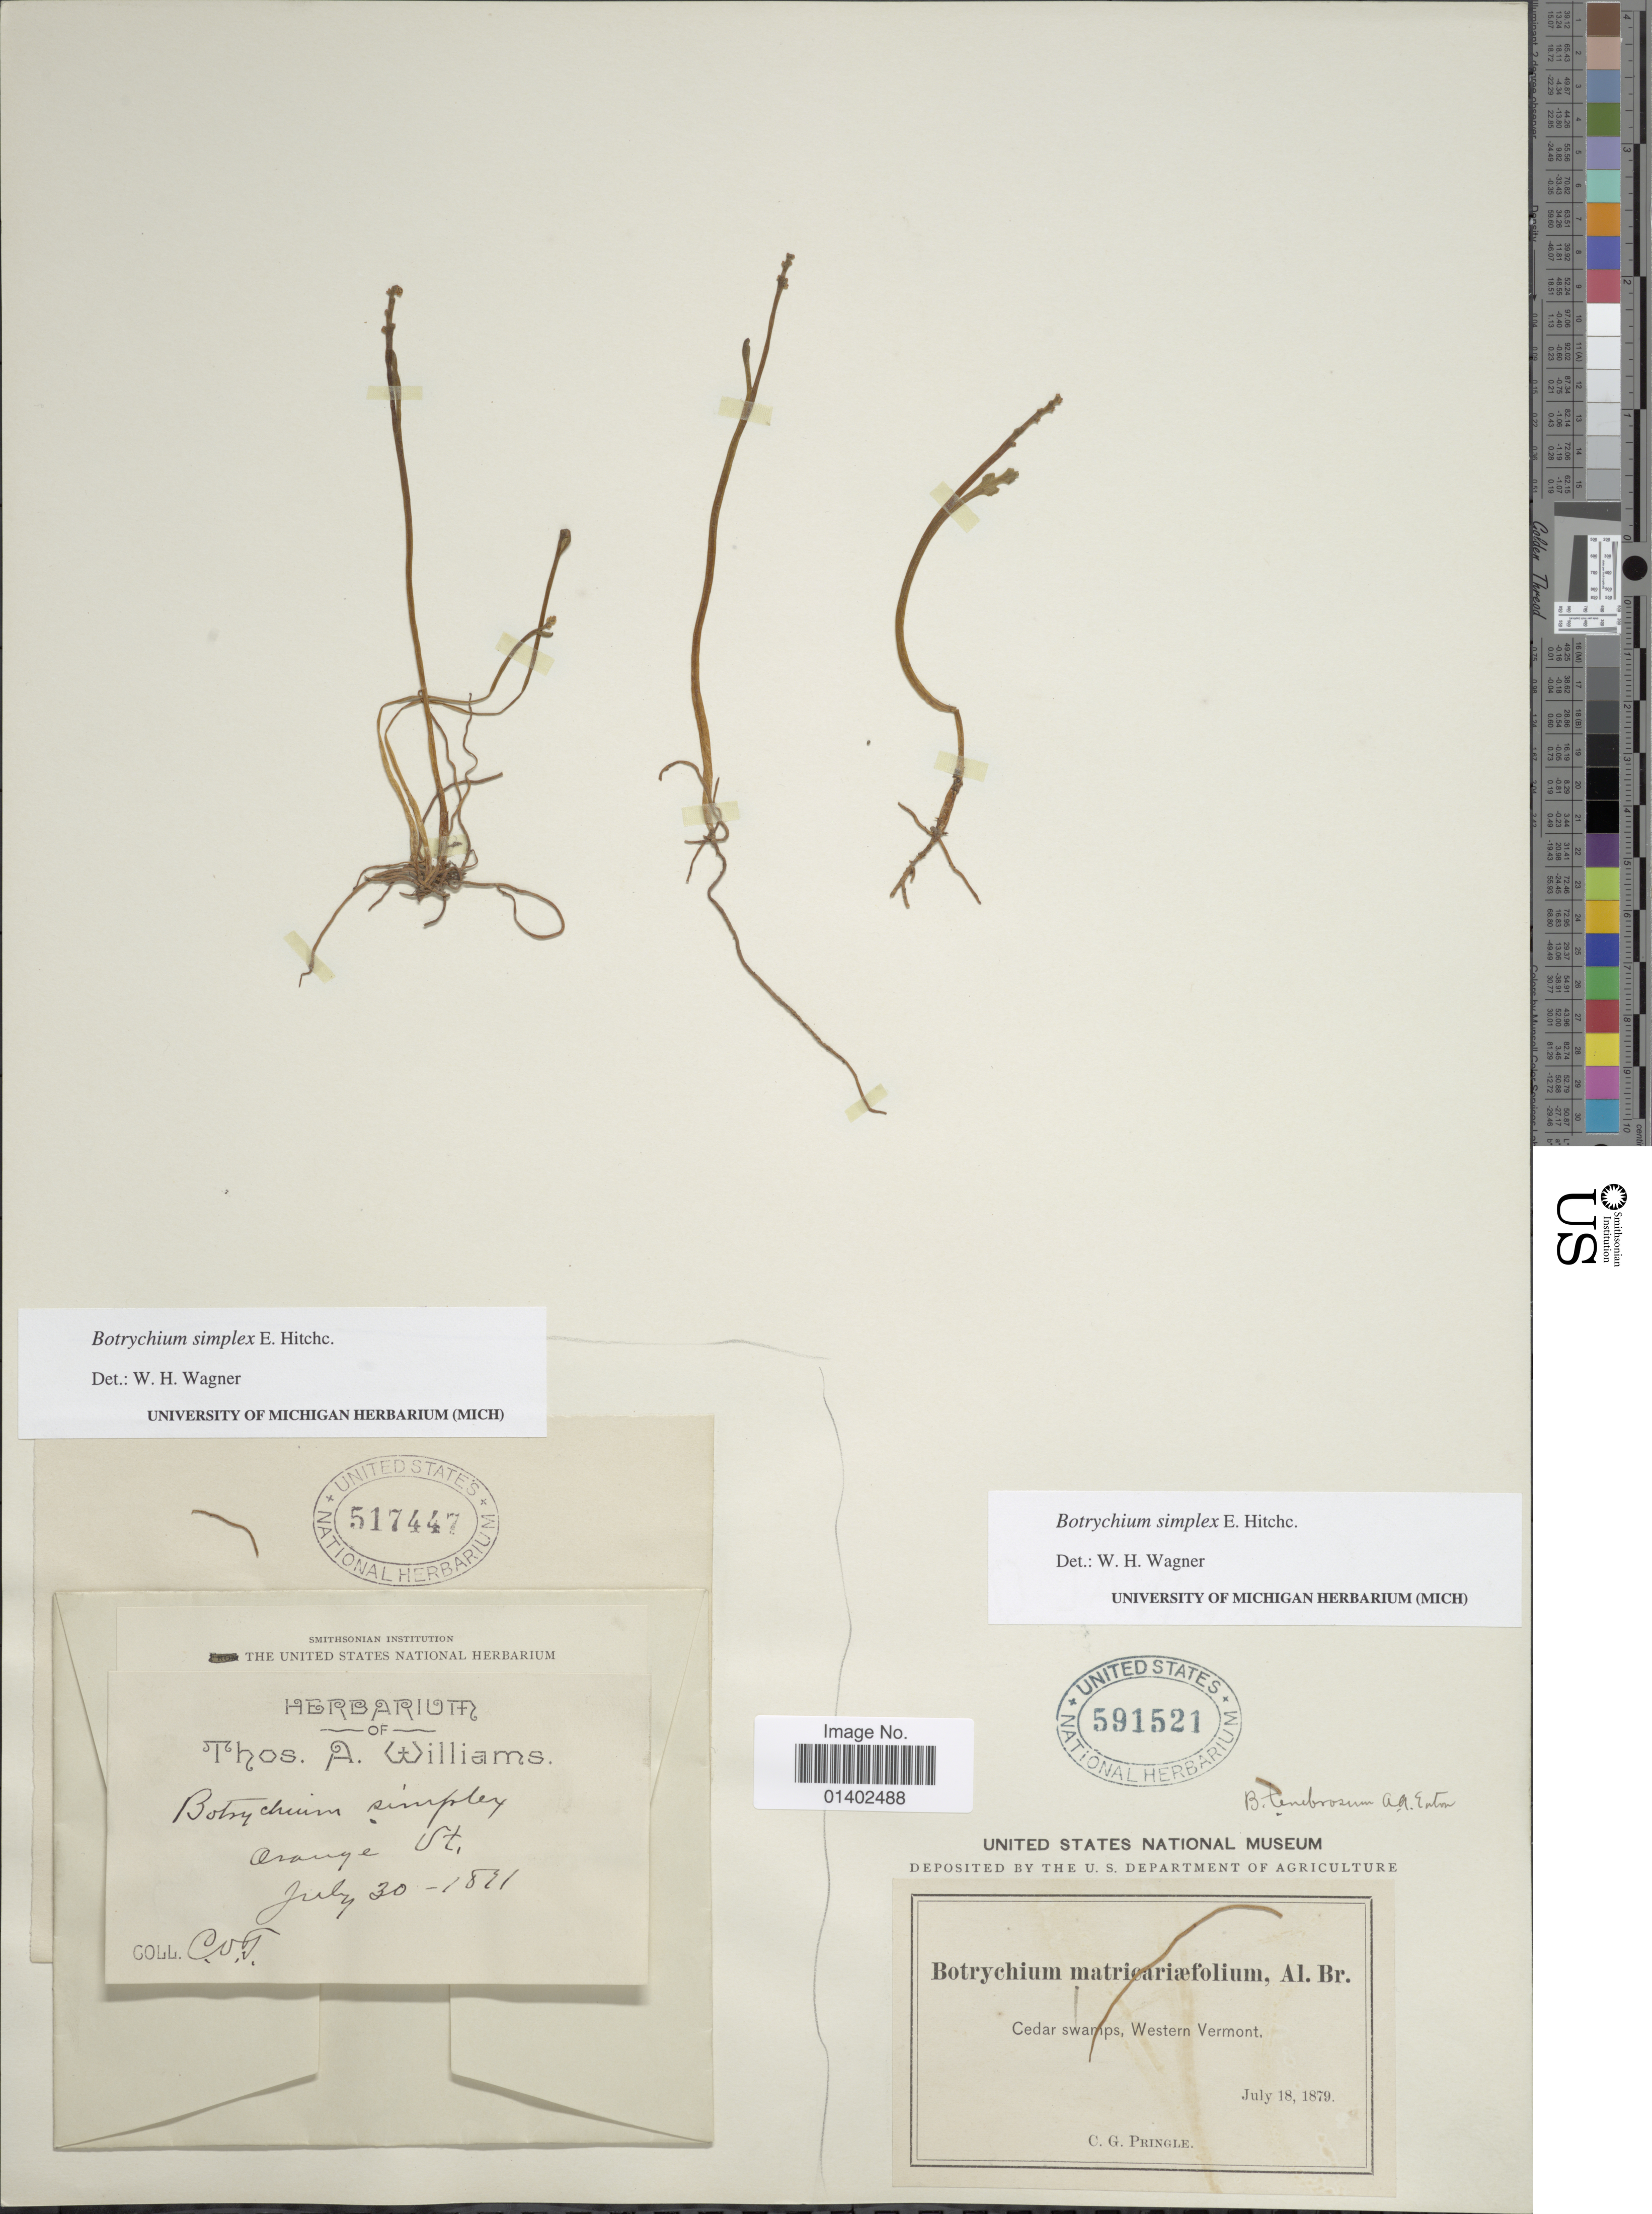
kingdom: Plantae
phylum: Tracheophyta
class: Polypodiopsida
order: Ophioglossales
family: Ophioglossaceae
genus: Botrychium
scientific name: Botrychium simplex var. tenebrosum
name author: (A.A. Eaton) R.T. Clausen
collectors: C. G. Pringle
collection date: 1879-07-18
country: United States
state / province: Vermont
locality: Cedar swamps, Western Vermont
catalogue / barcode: US 591521